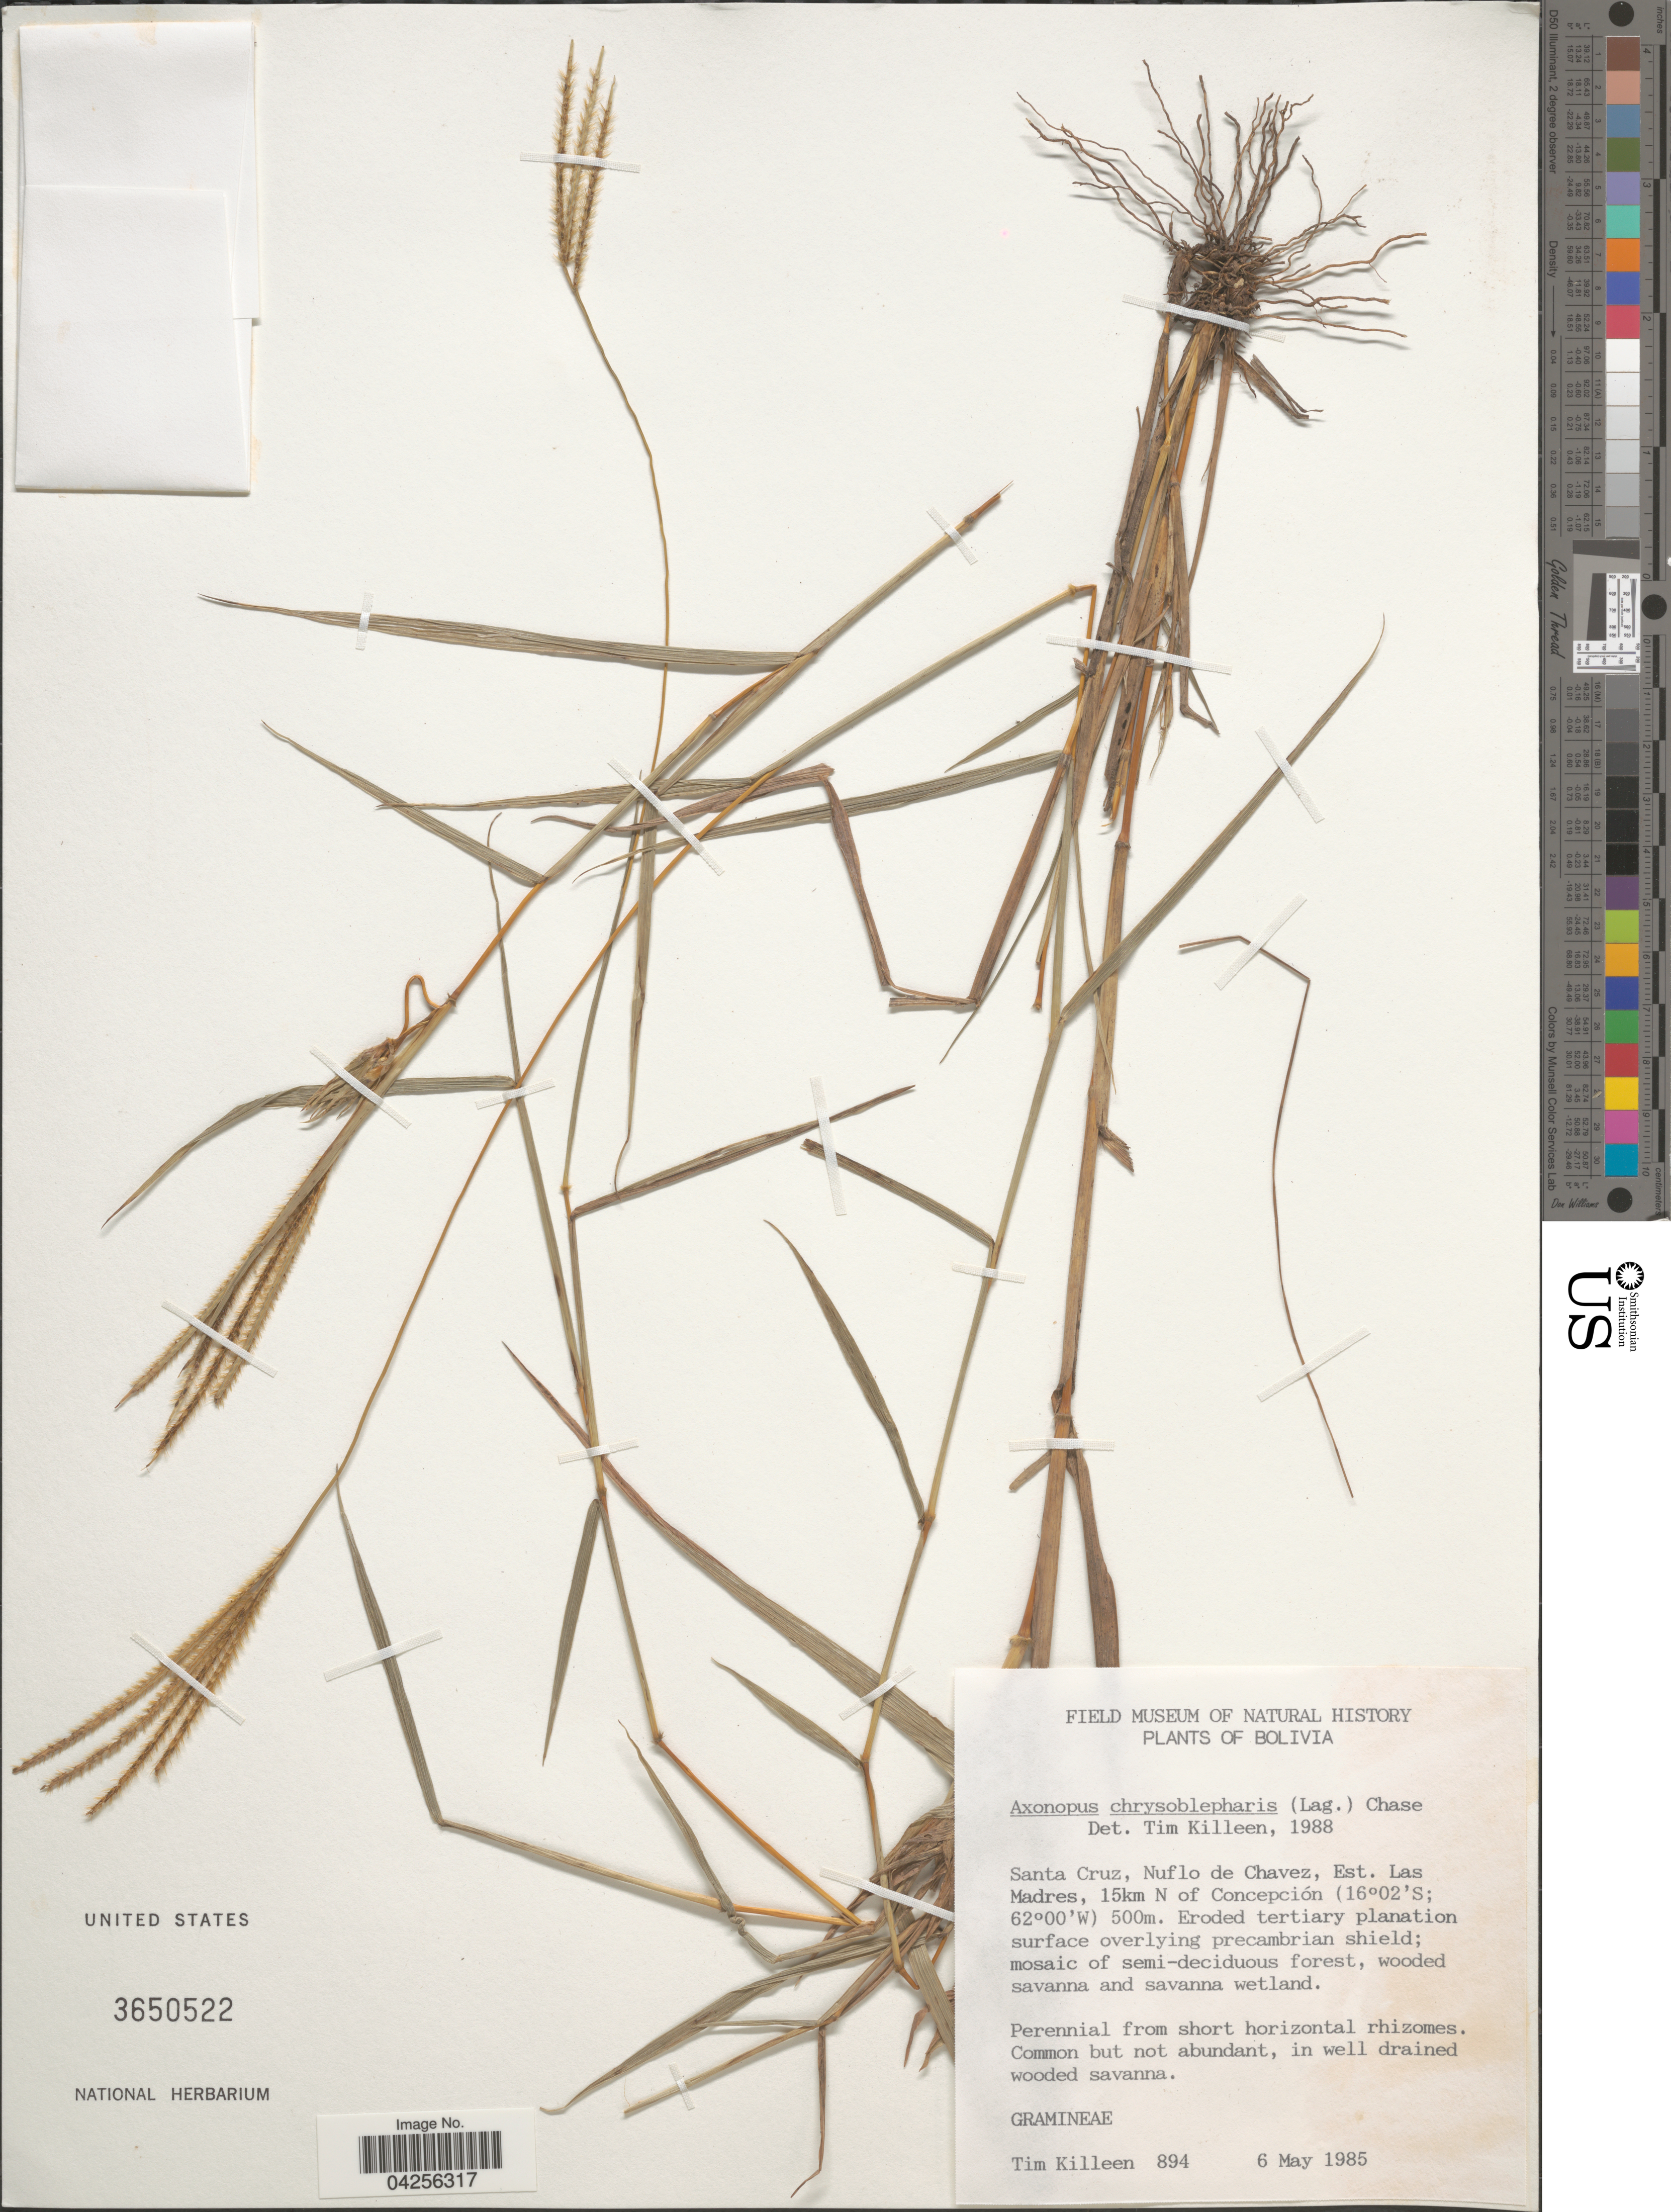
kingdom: Plantae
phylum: Tracheophyta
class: Liliopsida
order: Poales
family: Poaceae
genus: Axonopus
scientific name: Axonopus chrysoblepharis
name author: (Lag.) Chase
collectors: T. J. Killeen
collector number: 894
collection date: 1985-05-06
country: Bolivia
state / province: Santa Cruz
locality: Nuflo de Chavez, Est. Las Madres, 15km N of Concepción.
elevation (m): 500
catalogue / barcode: US 3650522